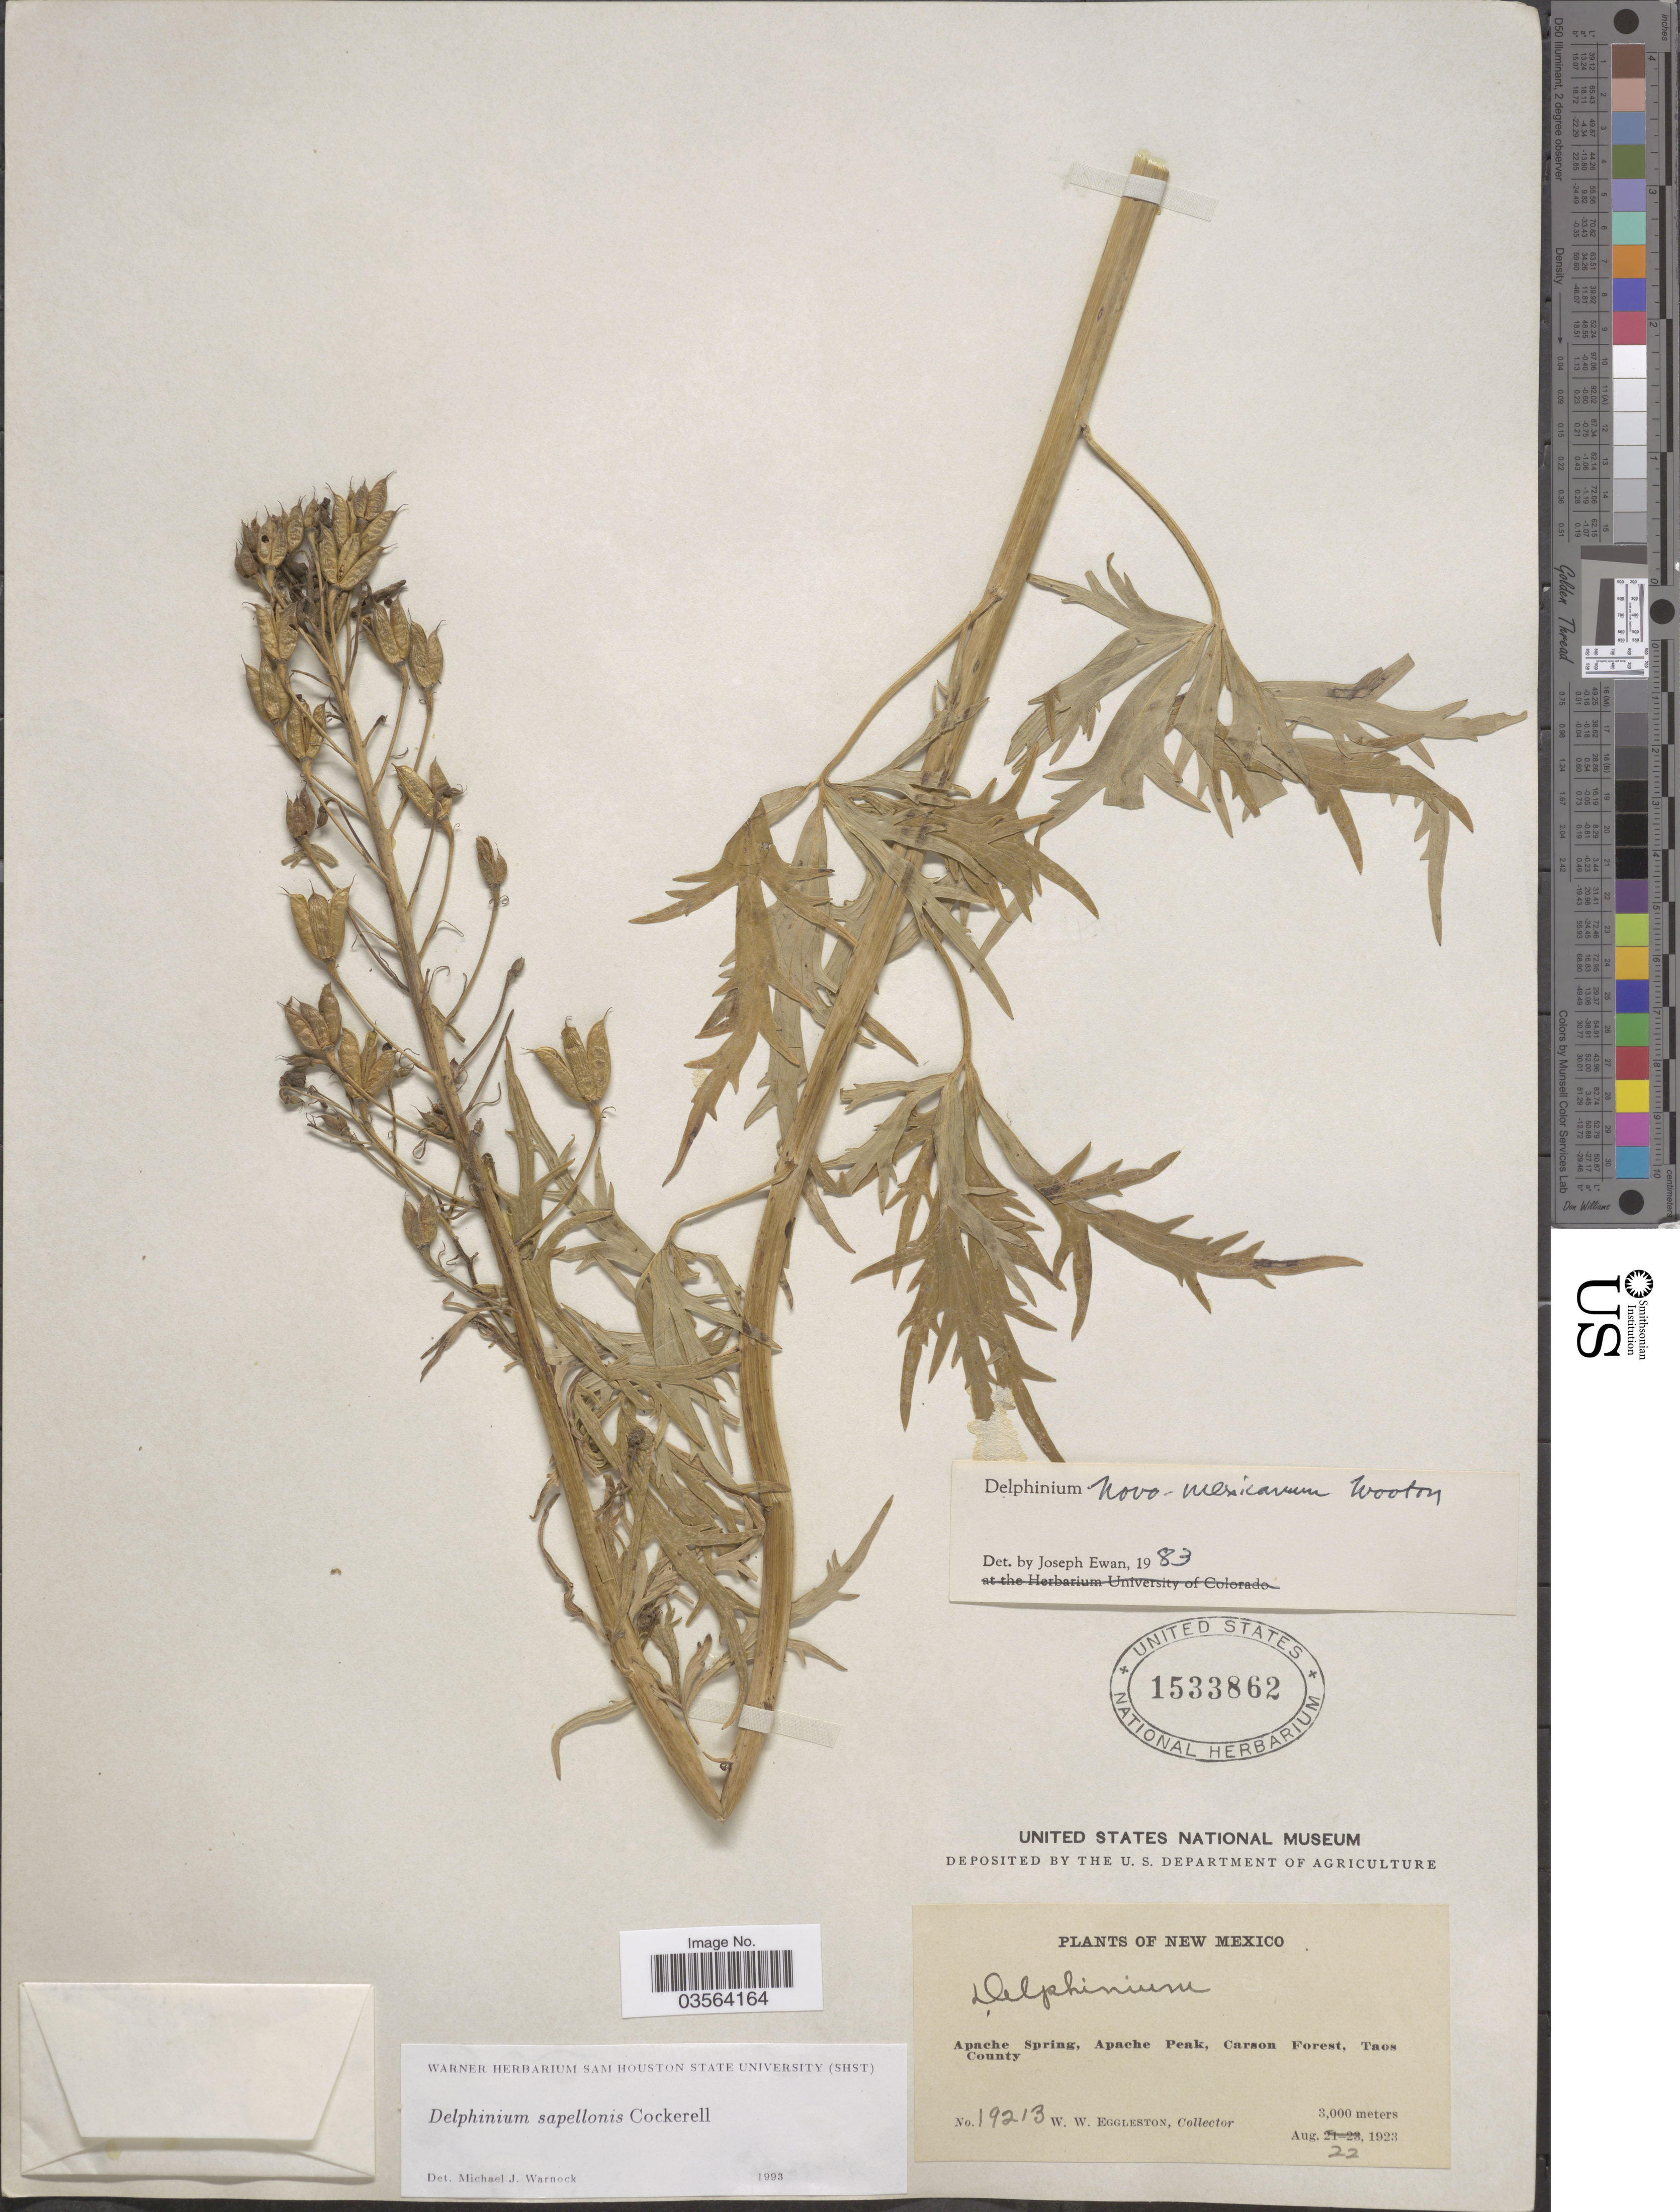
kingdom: Plantae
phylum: Tracheophyta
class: Magnoliopsida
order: Ranunculales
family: Ranunculaceae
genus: Delphinium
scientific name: Delphinium sapellonis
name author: Cockerell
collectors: W. W. Eggleston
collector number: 19213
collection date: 1923-08-22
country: United States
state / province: New Mexico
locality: Apache Spring, Apache Peak, Carson Forest, Taos County.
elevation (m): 3000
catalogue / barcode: US 1533862